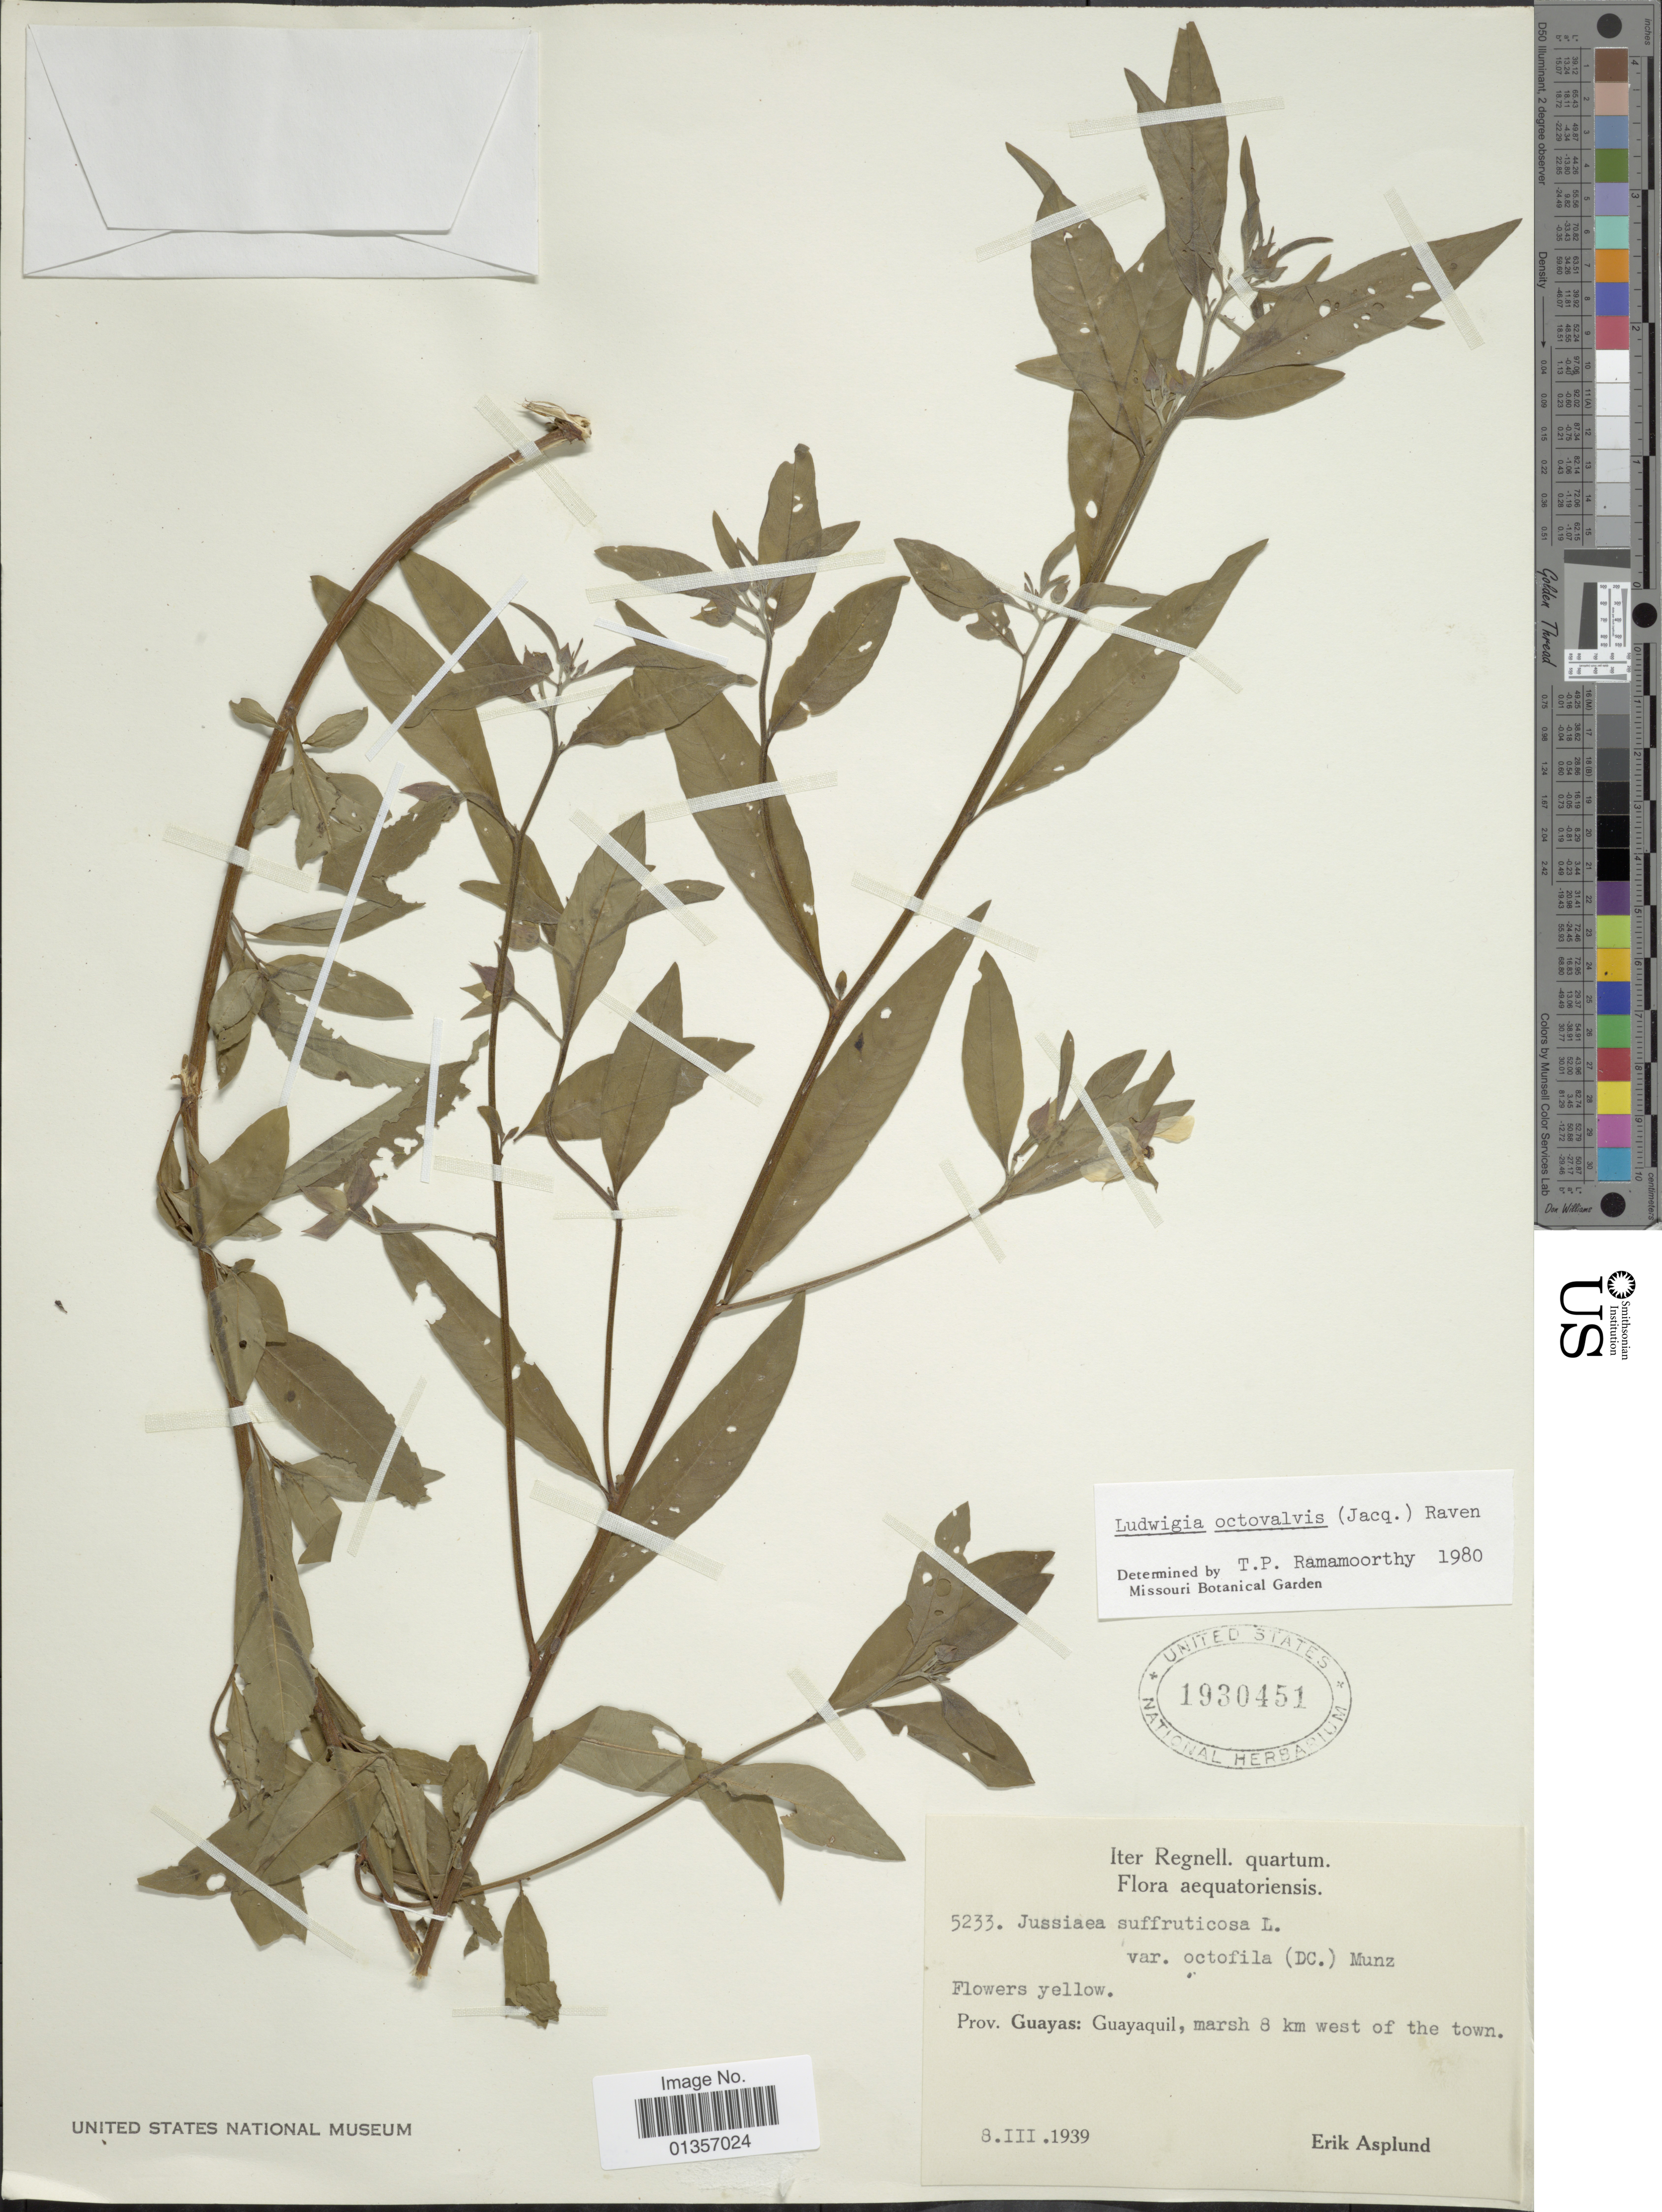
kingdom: Plantae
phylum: Tracheophyta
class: Magnoliopsida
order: Myrtales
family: Onagraceae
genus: Ludwigia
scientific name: Ludwigia octovalvis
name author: (Jacq.) P.H. Raven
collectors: E. Asplund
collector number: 5233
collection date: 1939-03-08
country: Ecuador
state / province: Guayas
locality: Aequatoriensis, Guayaquil, marsh 8 km west of the town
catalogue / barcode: US 1930451